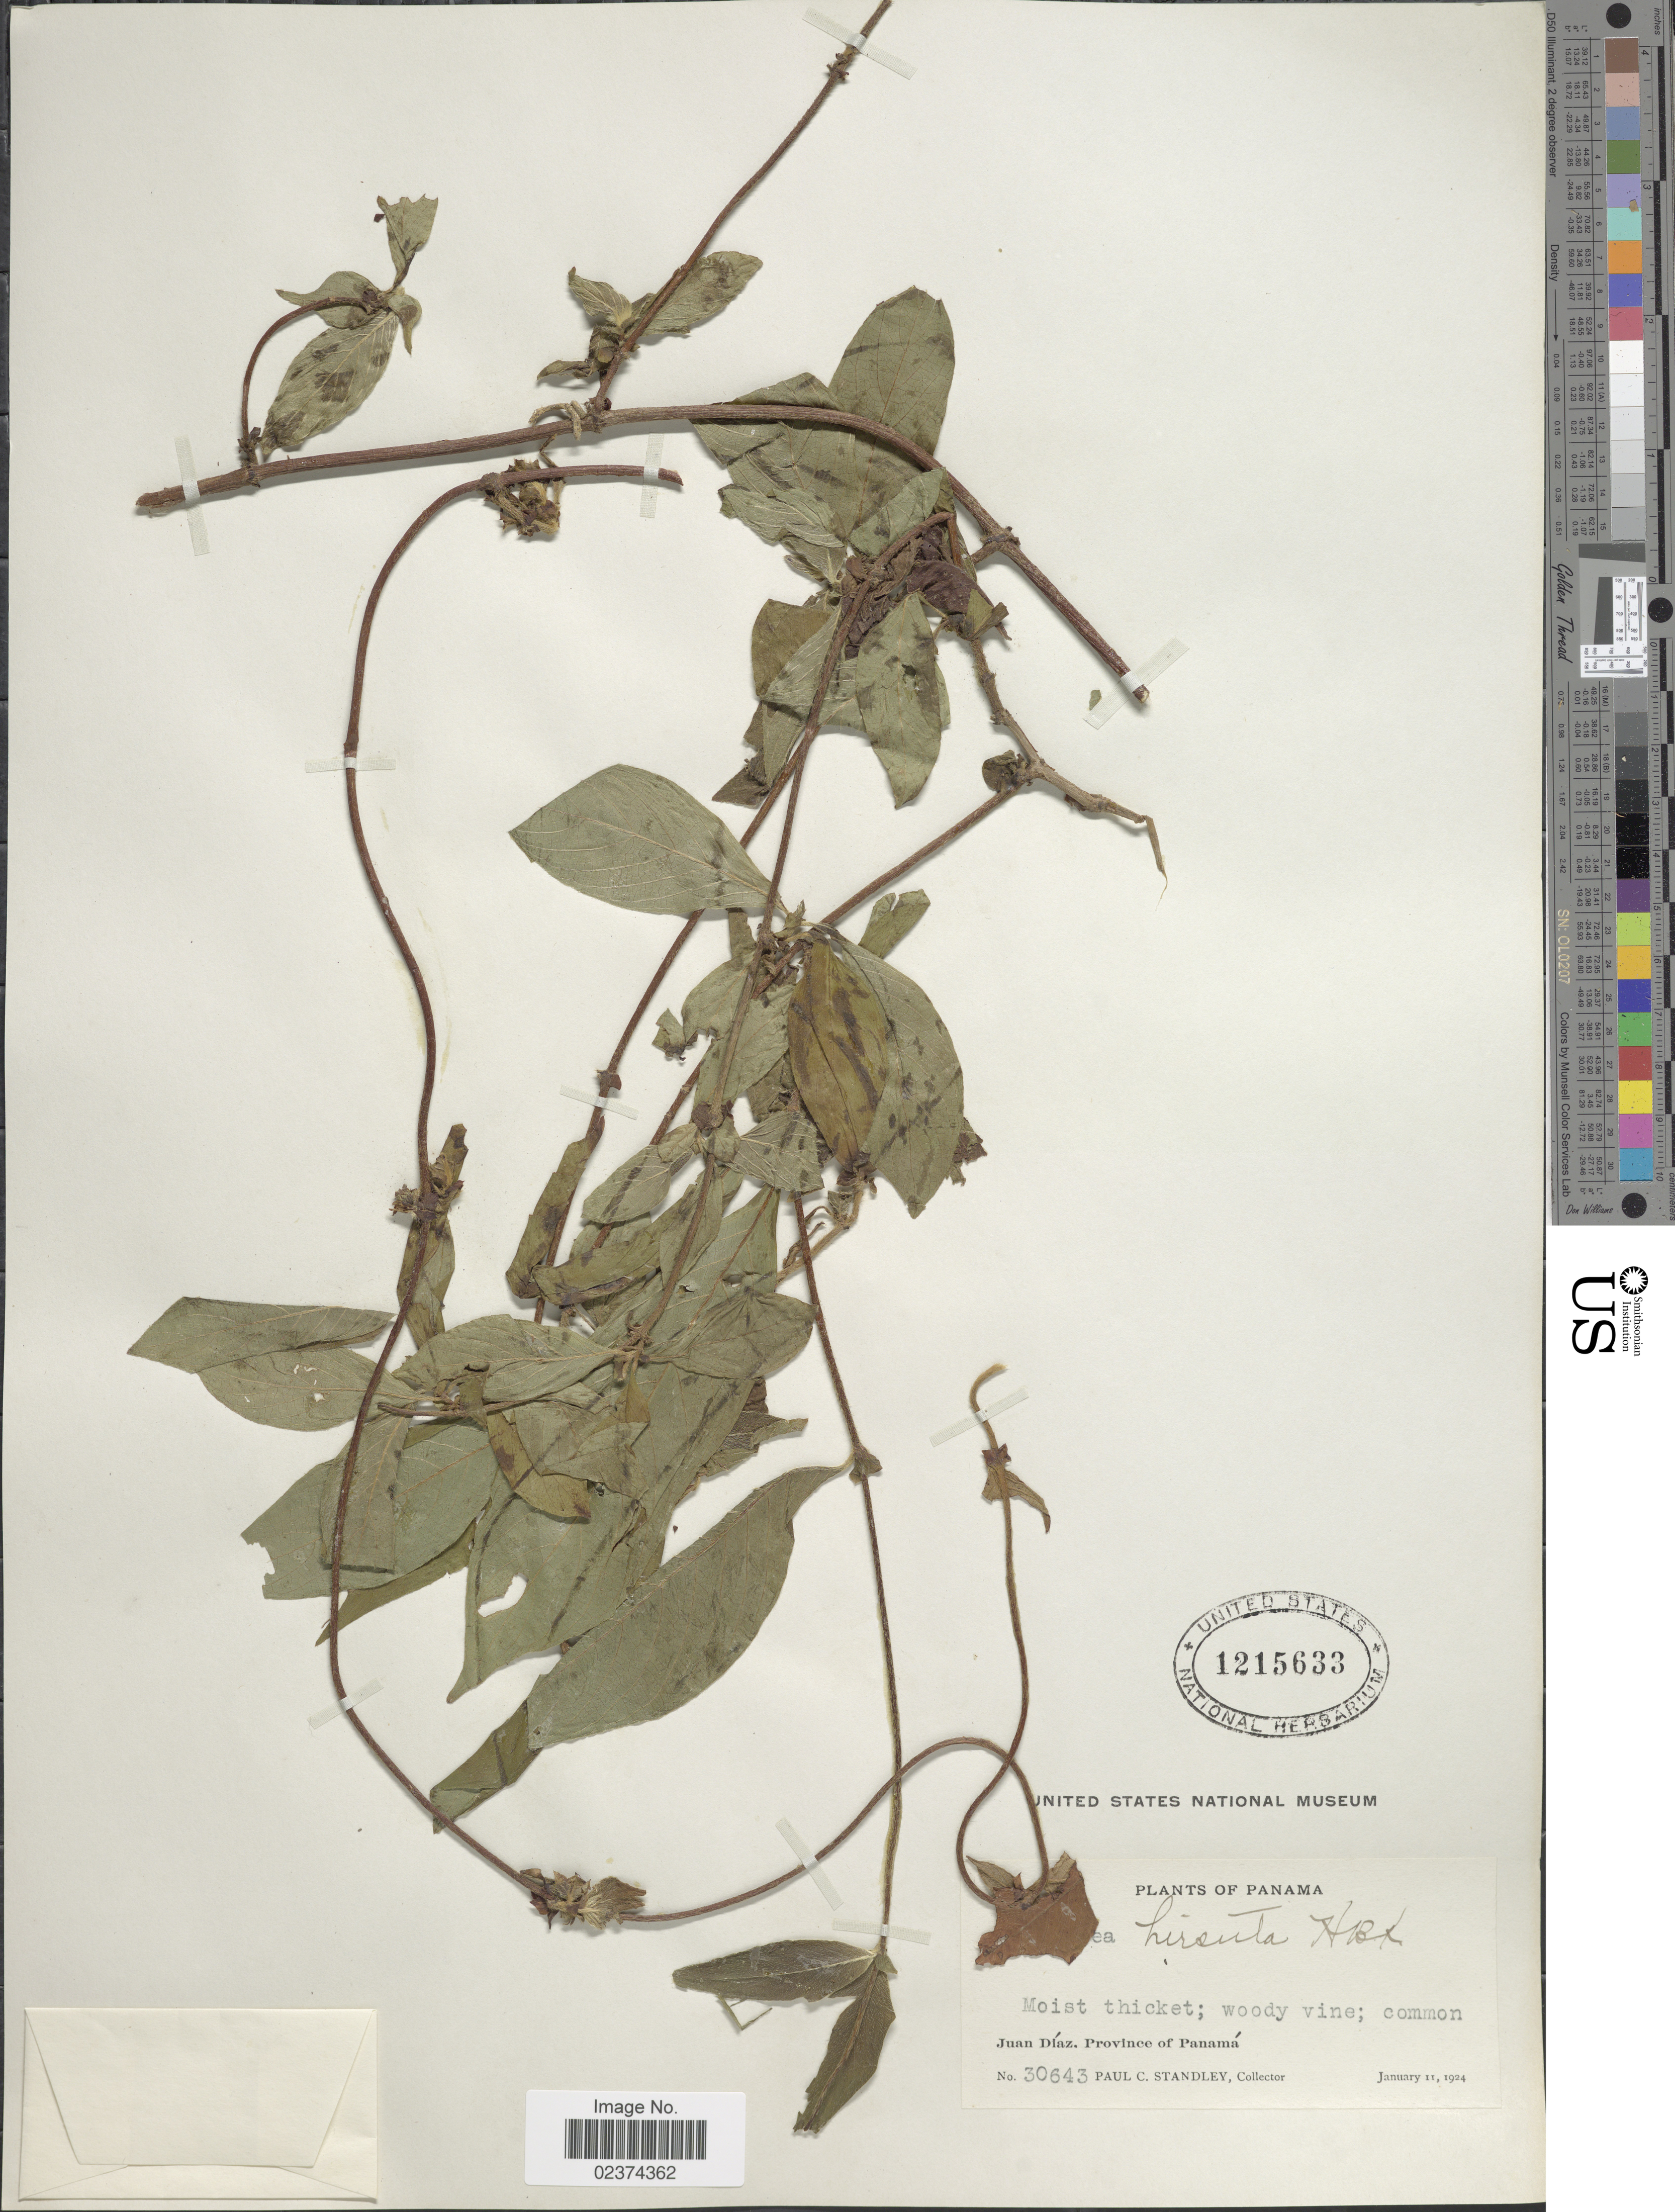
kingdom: Plantae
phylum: Tracheophyta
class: Magnoliopsida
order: Gentianales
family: Rubiaceae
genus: Sabicea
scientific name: Sabicea hirsuta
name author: Kunth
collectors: P. C. Standley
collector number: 30643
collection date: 1924-01-11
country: Panama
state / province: Panamá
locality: Moist thicket; woody vine; common, Juan Díaz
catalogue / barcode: US 1215633